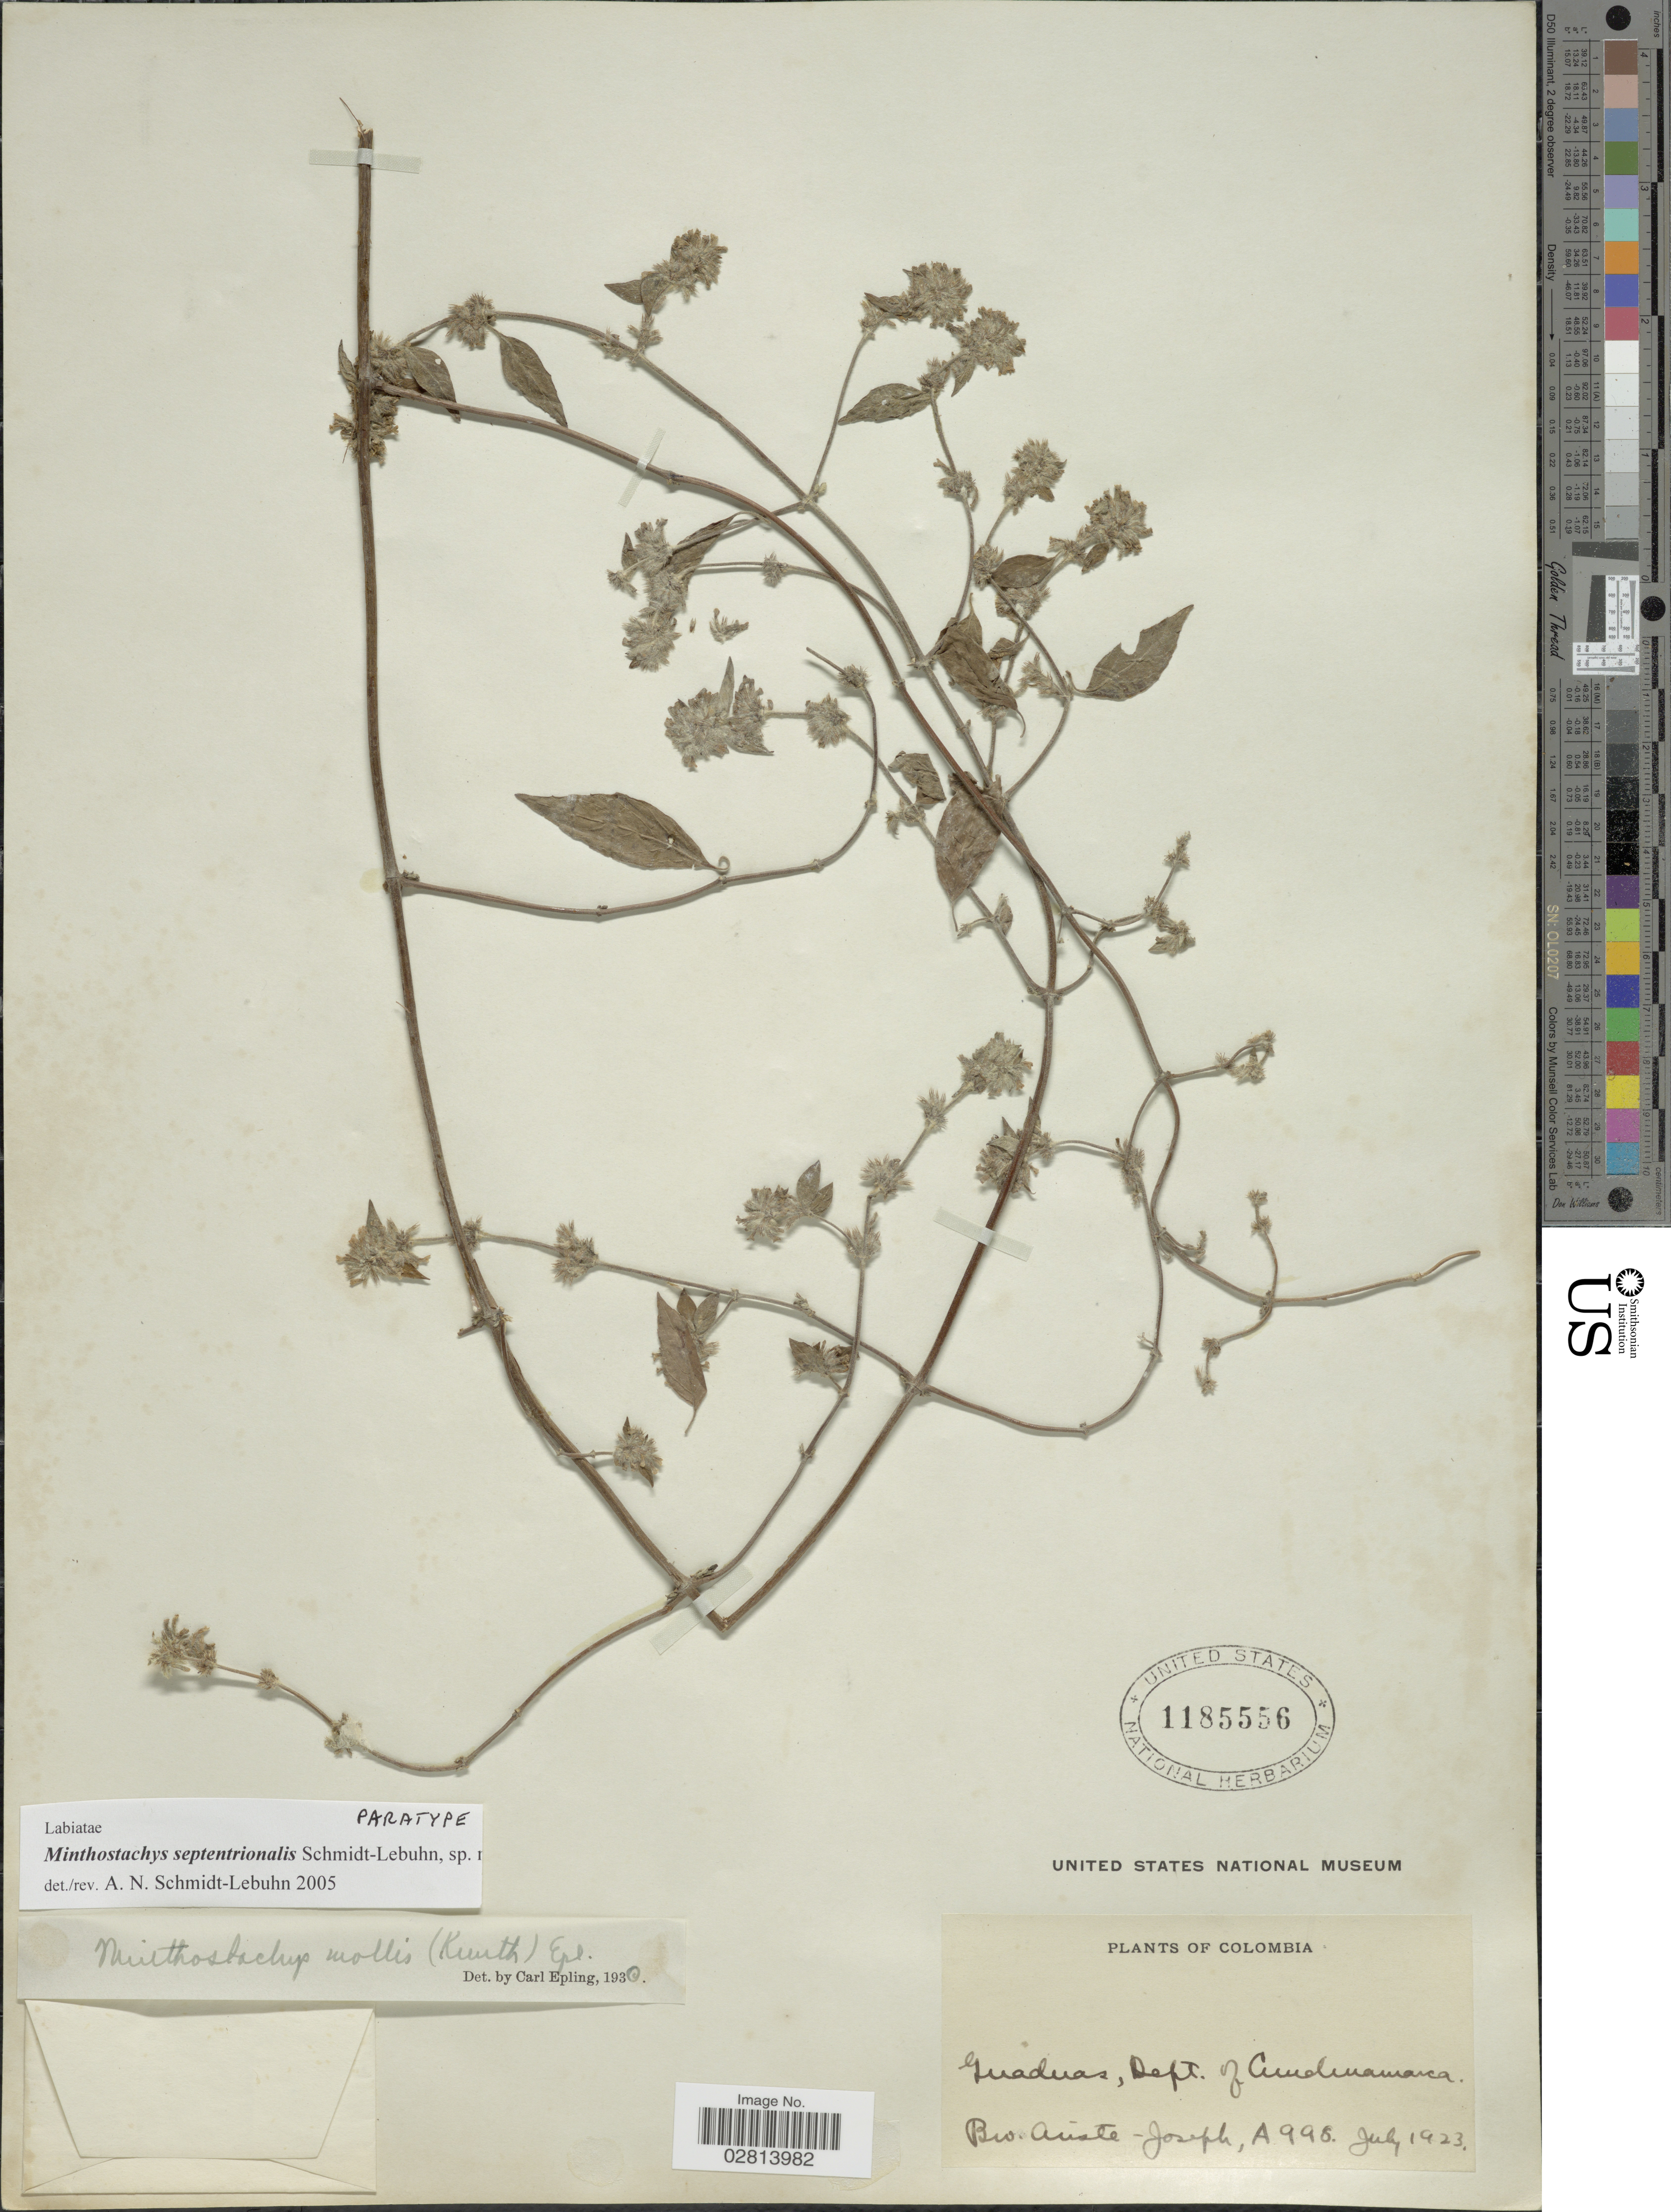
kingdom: Plantae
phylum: Tracheophyta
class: Magnoliopsida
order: Lamiales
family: Lamiaceae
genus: Minthostachys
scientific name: Minthostachys septentrionalis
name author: Schmidt-Leb.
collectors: Bro. Ariste-Joseph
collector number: A 998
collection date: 1923-07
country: Colombia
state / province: Cundinamarca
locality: Guaduas, Dept. Cundinamarca.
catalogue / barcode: US 1185556